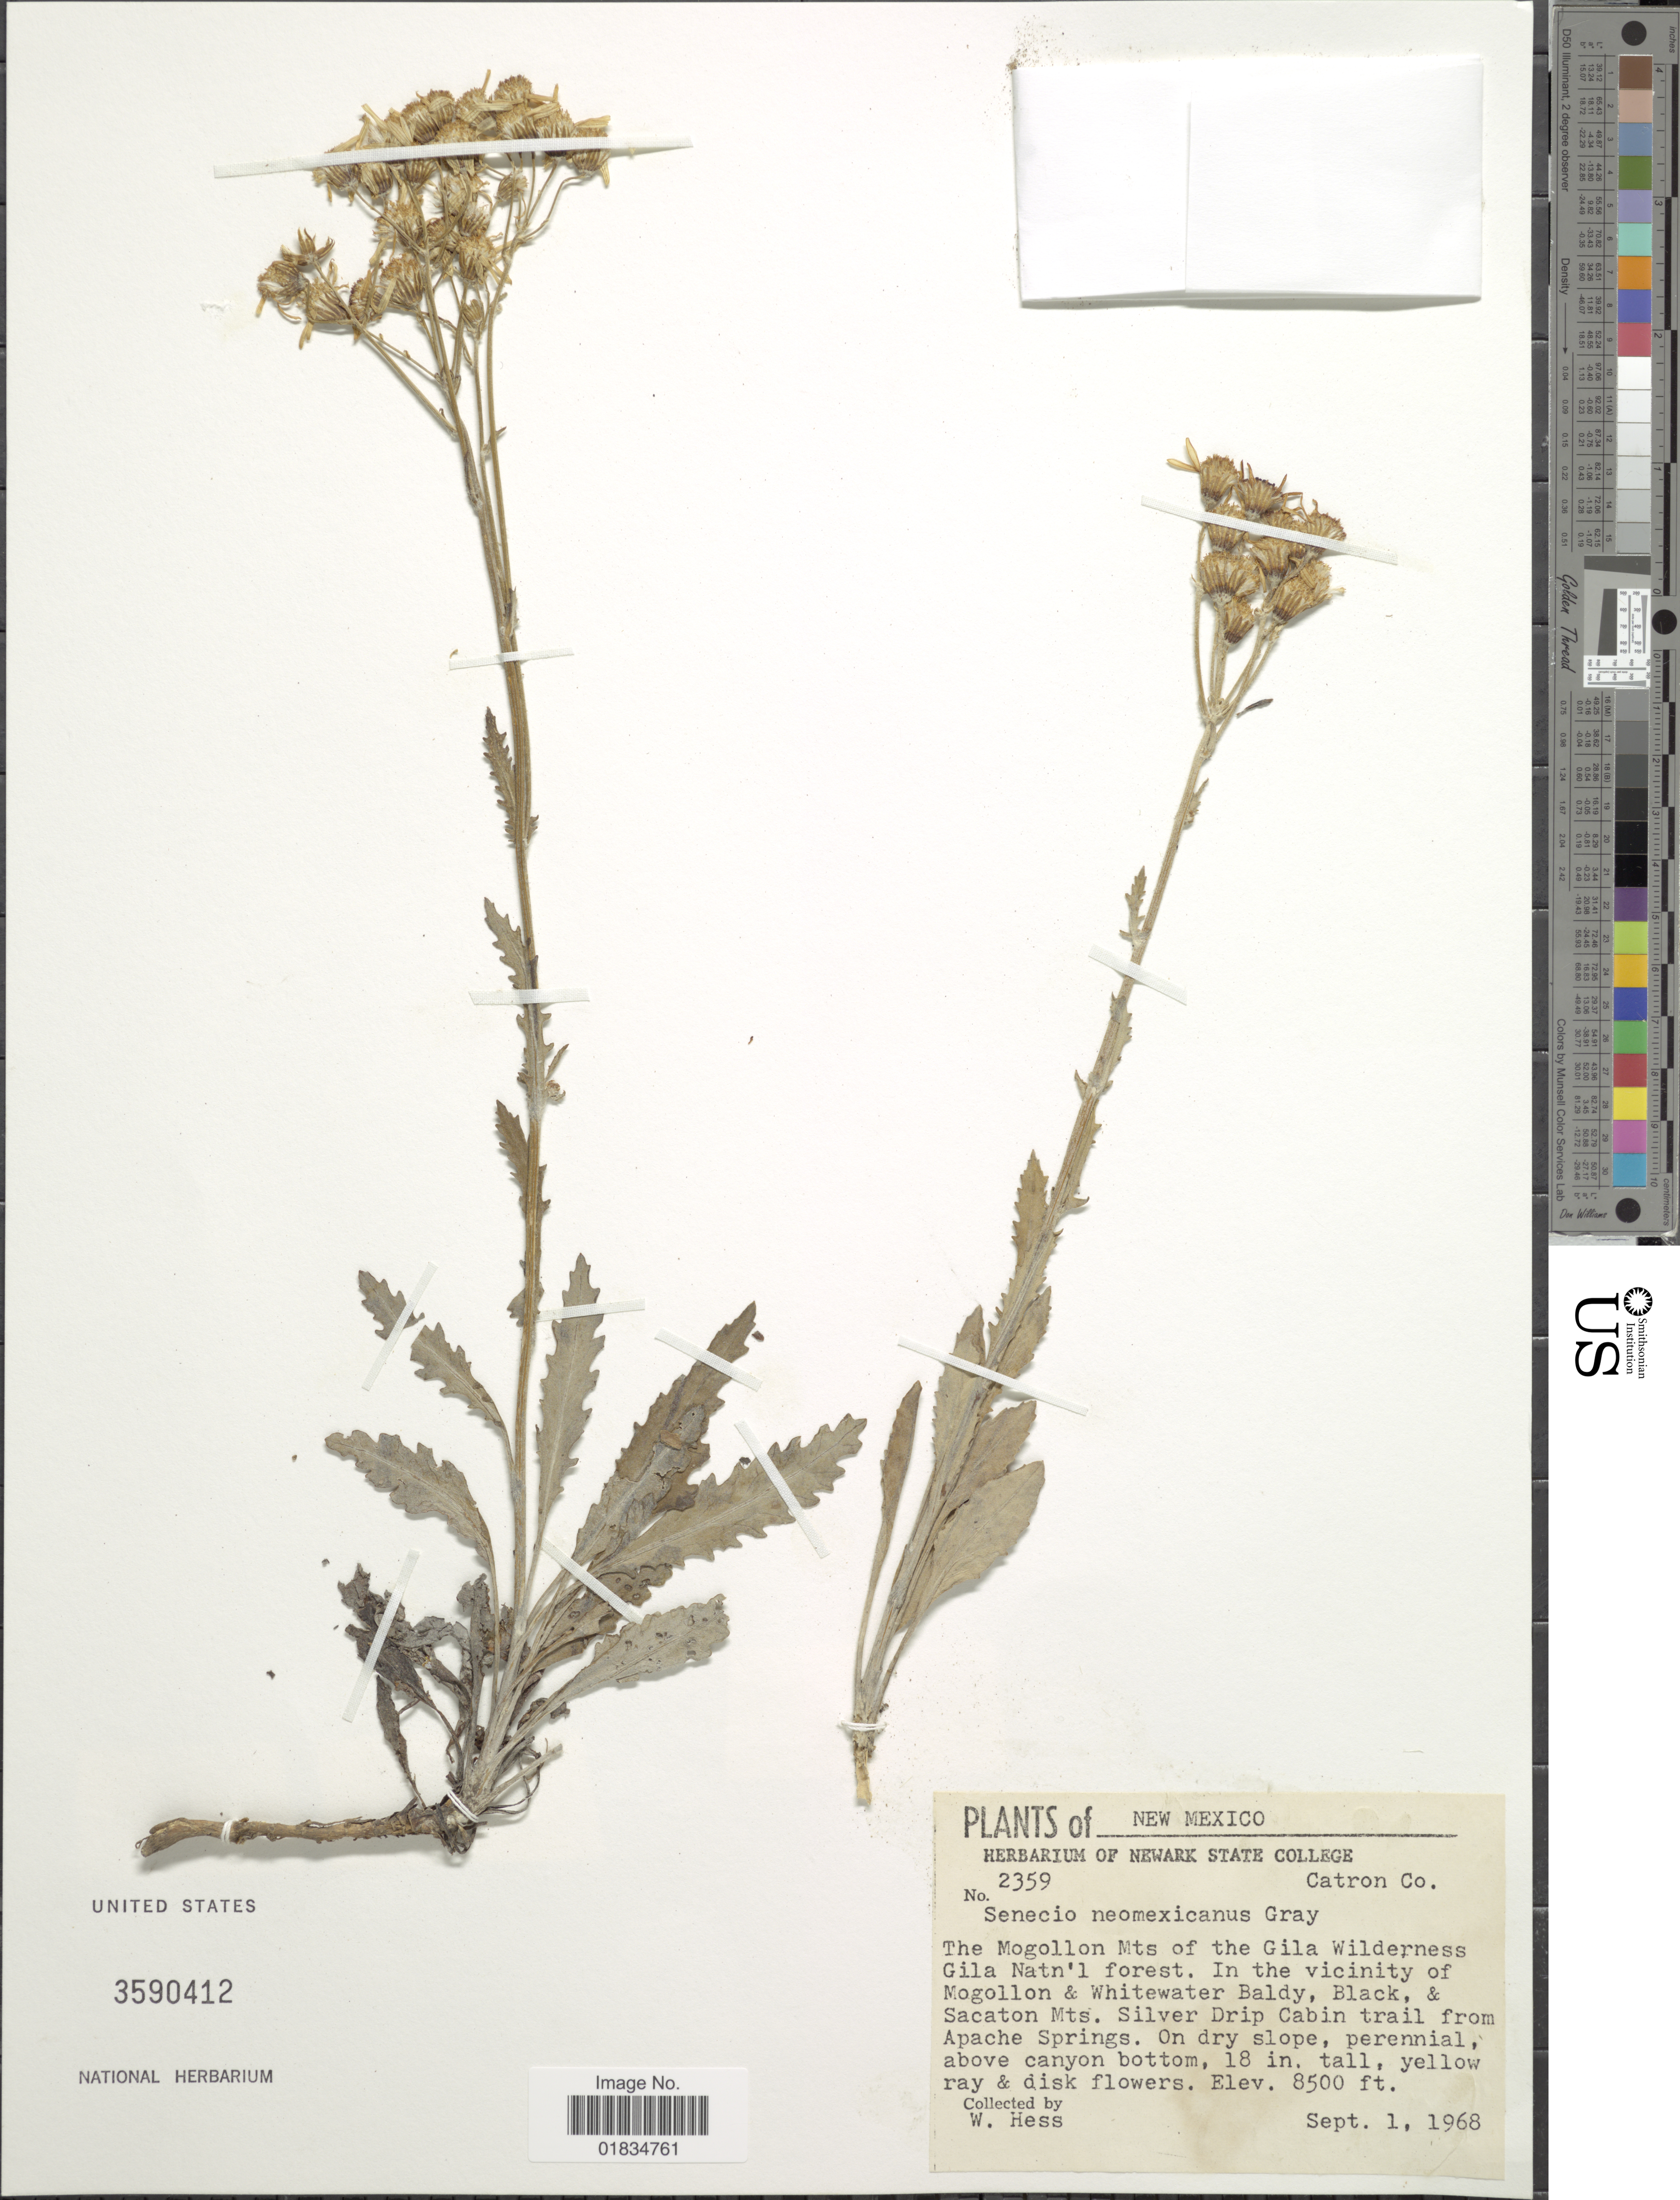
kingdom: Plantae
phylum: Tracheophyta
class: Magnoliopsida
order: Asterales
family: Asteraceae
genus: Senecio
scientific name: Senecio neomexicanus var. neomexicanus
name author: A. Gray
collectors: W. Hess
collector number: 2359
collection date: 1968-09-01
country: United States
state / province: New Mexico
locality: The Mogollon Mts of the Gila Wilderness Gila Natn'l forest. In the vicinity of Mogollon & Whitewater Baldy, Black & Scaton Mts, Silver Drip Cabin trail from Apache Springs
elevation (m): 2591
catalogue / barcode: US 3590412